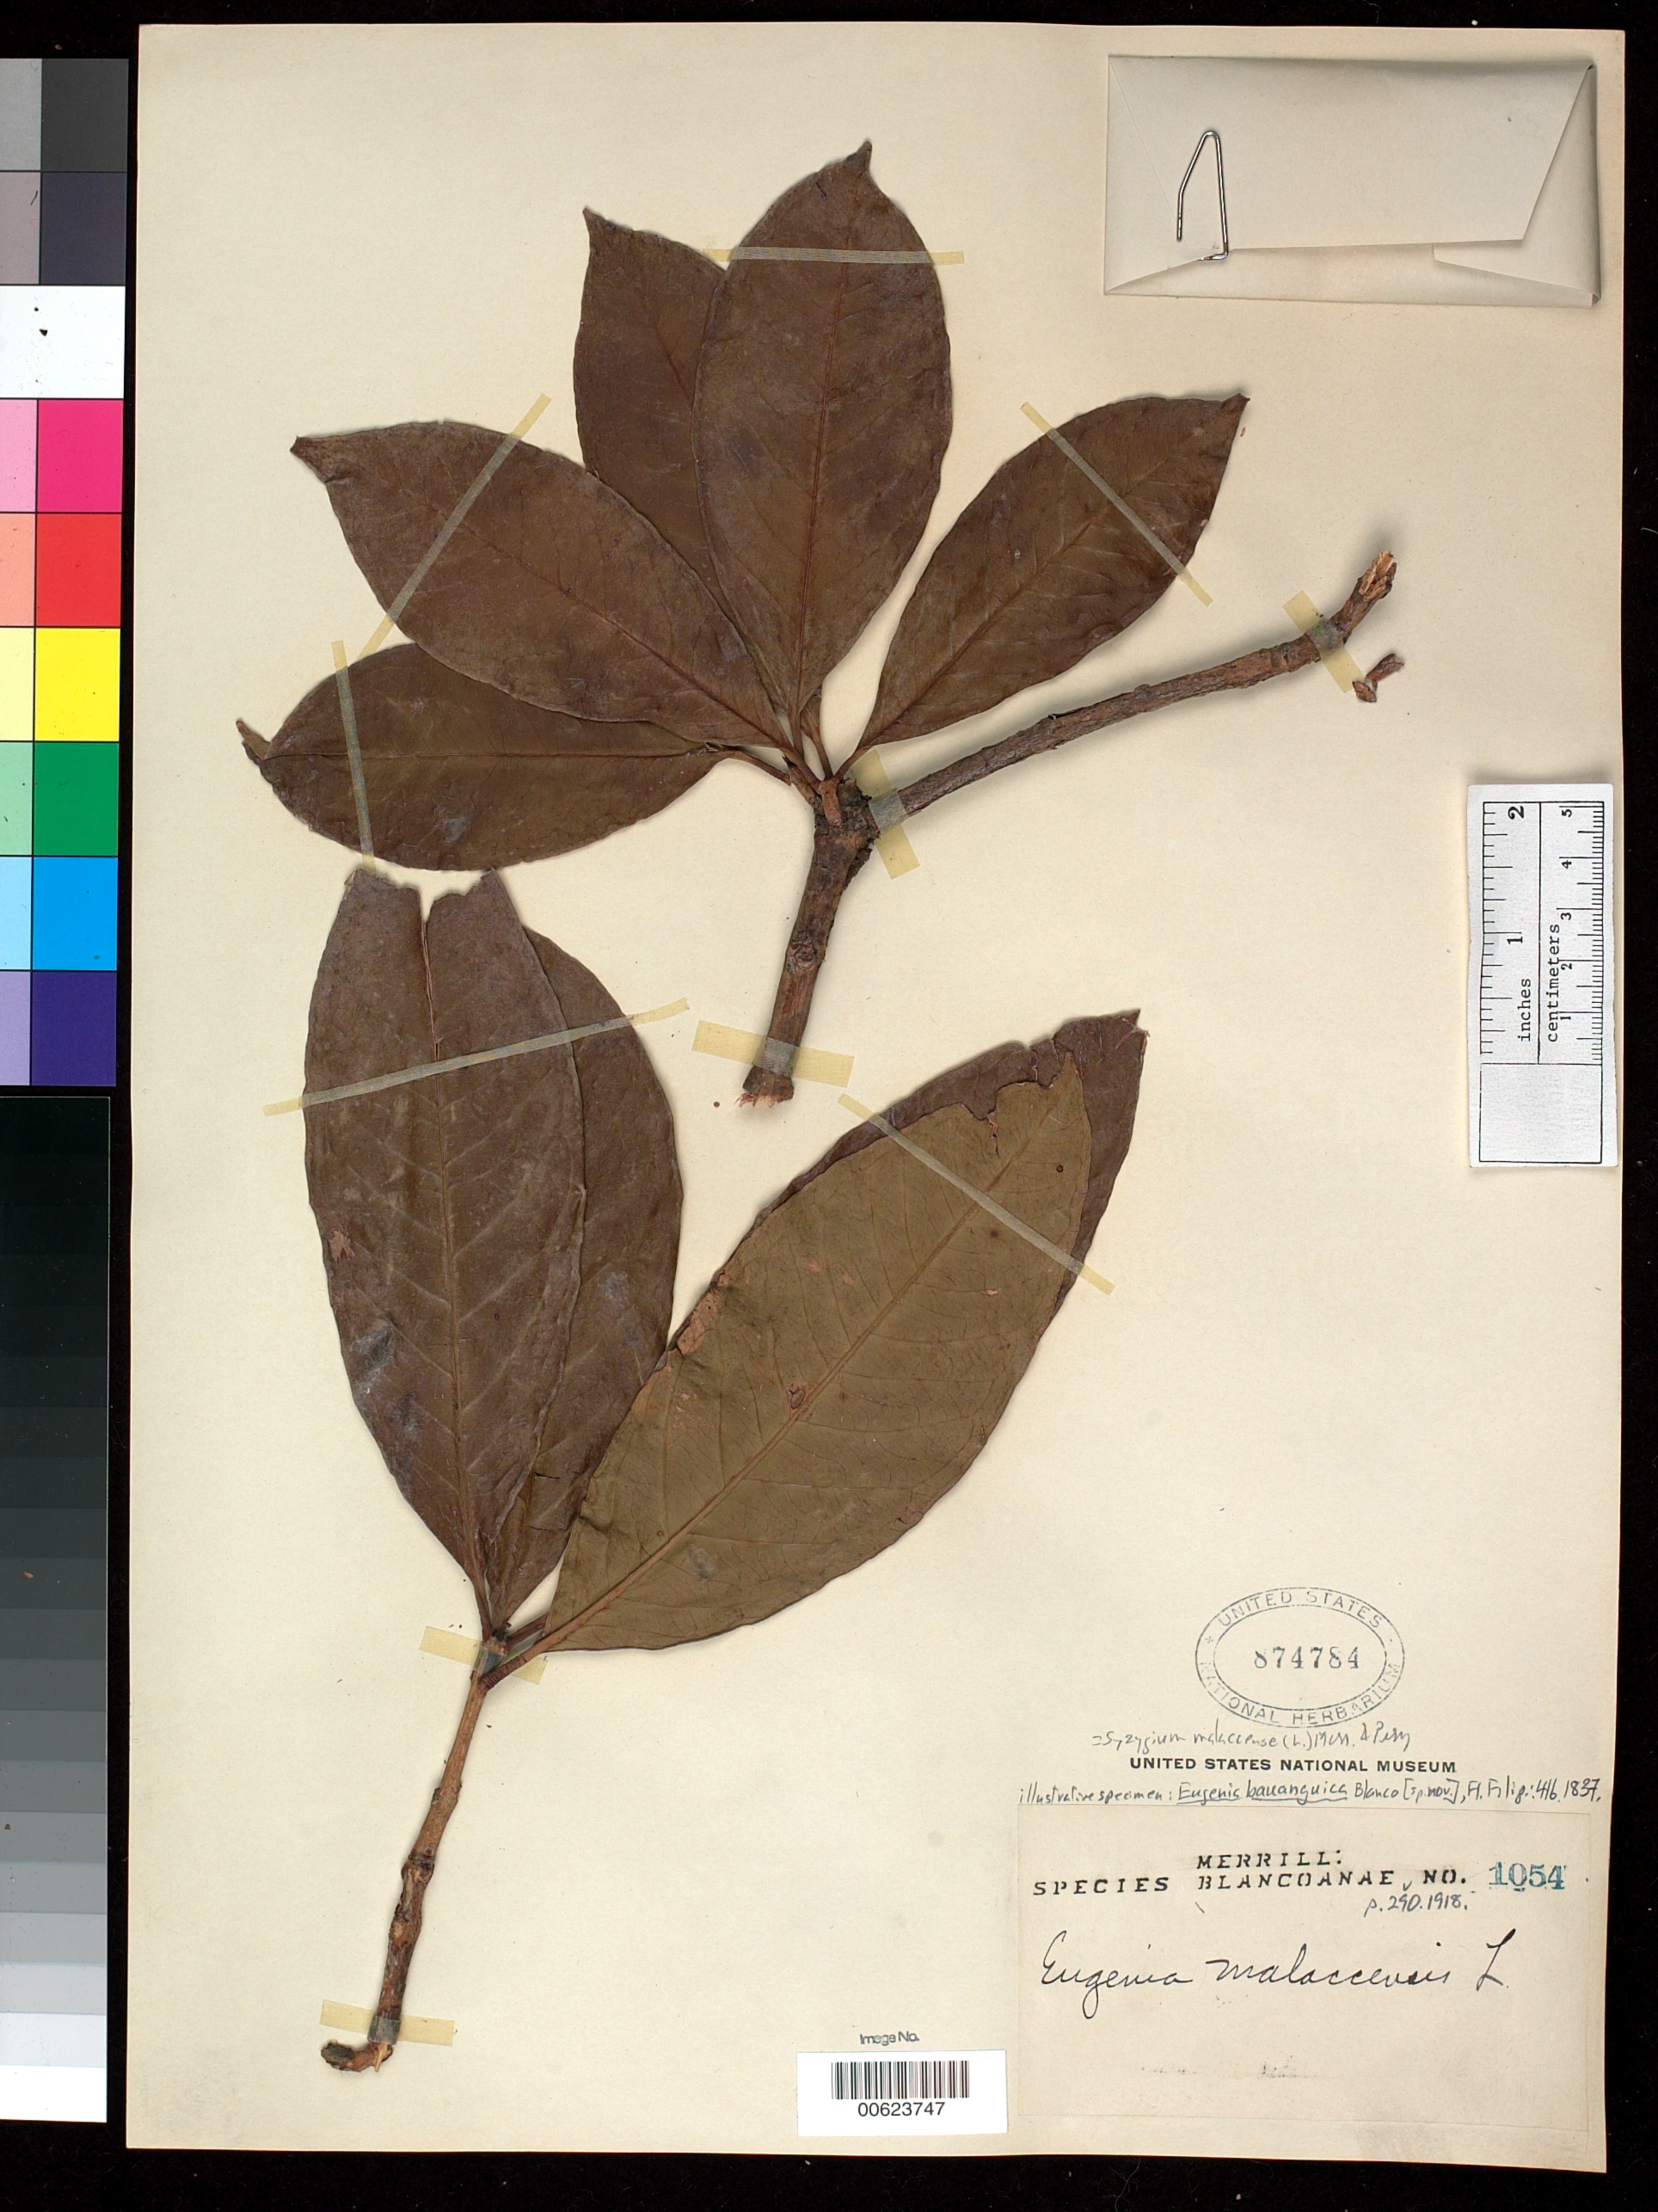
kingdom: Plantae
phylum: Tracheophyta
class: Magnoliopsida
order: Myrtales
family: Myrtaceae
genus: Syzygium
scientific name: Syzygium malaccense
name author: (L.) Merr. & L.M. Perry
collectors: E. D. Merrill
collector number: Sp. Blancoan. 1054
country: Philippines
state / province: Central Luzon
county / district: Bulacan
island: Luzon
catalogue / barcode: US 874784